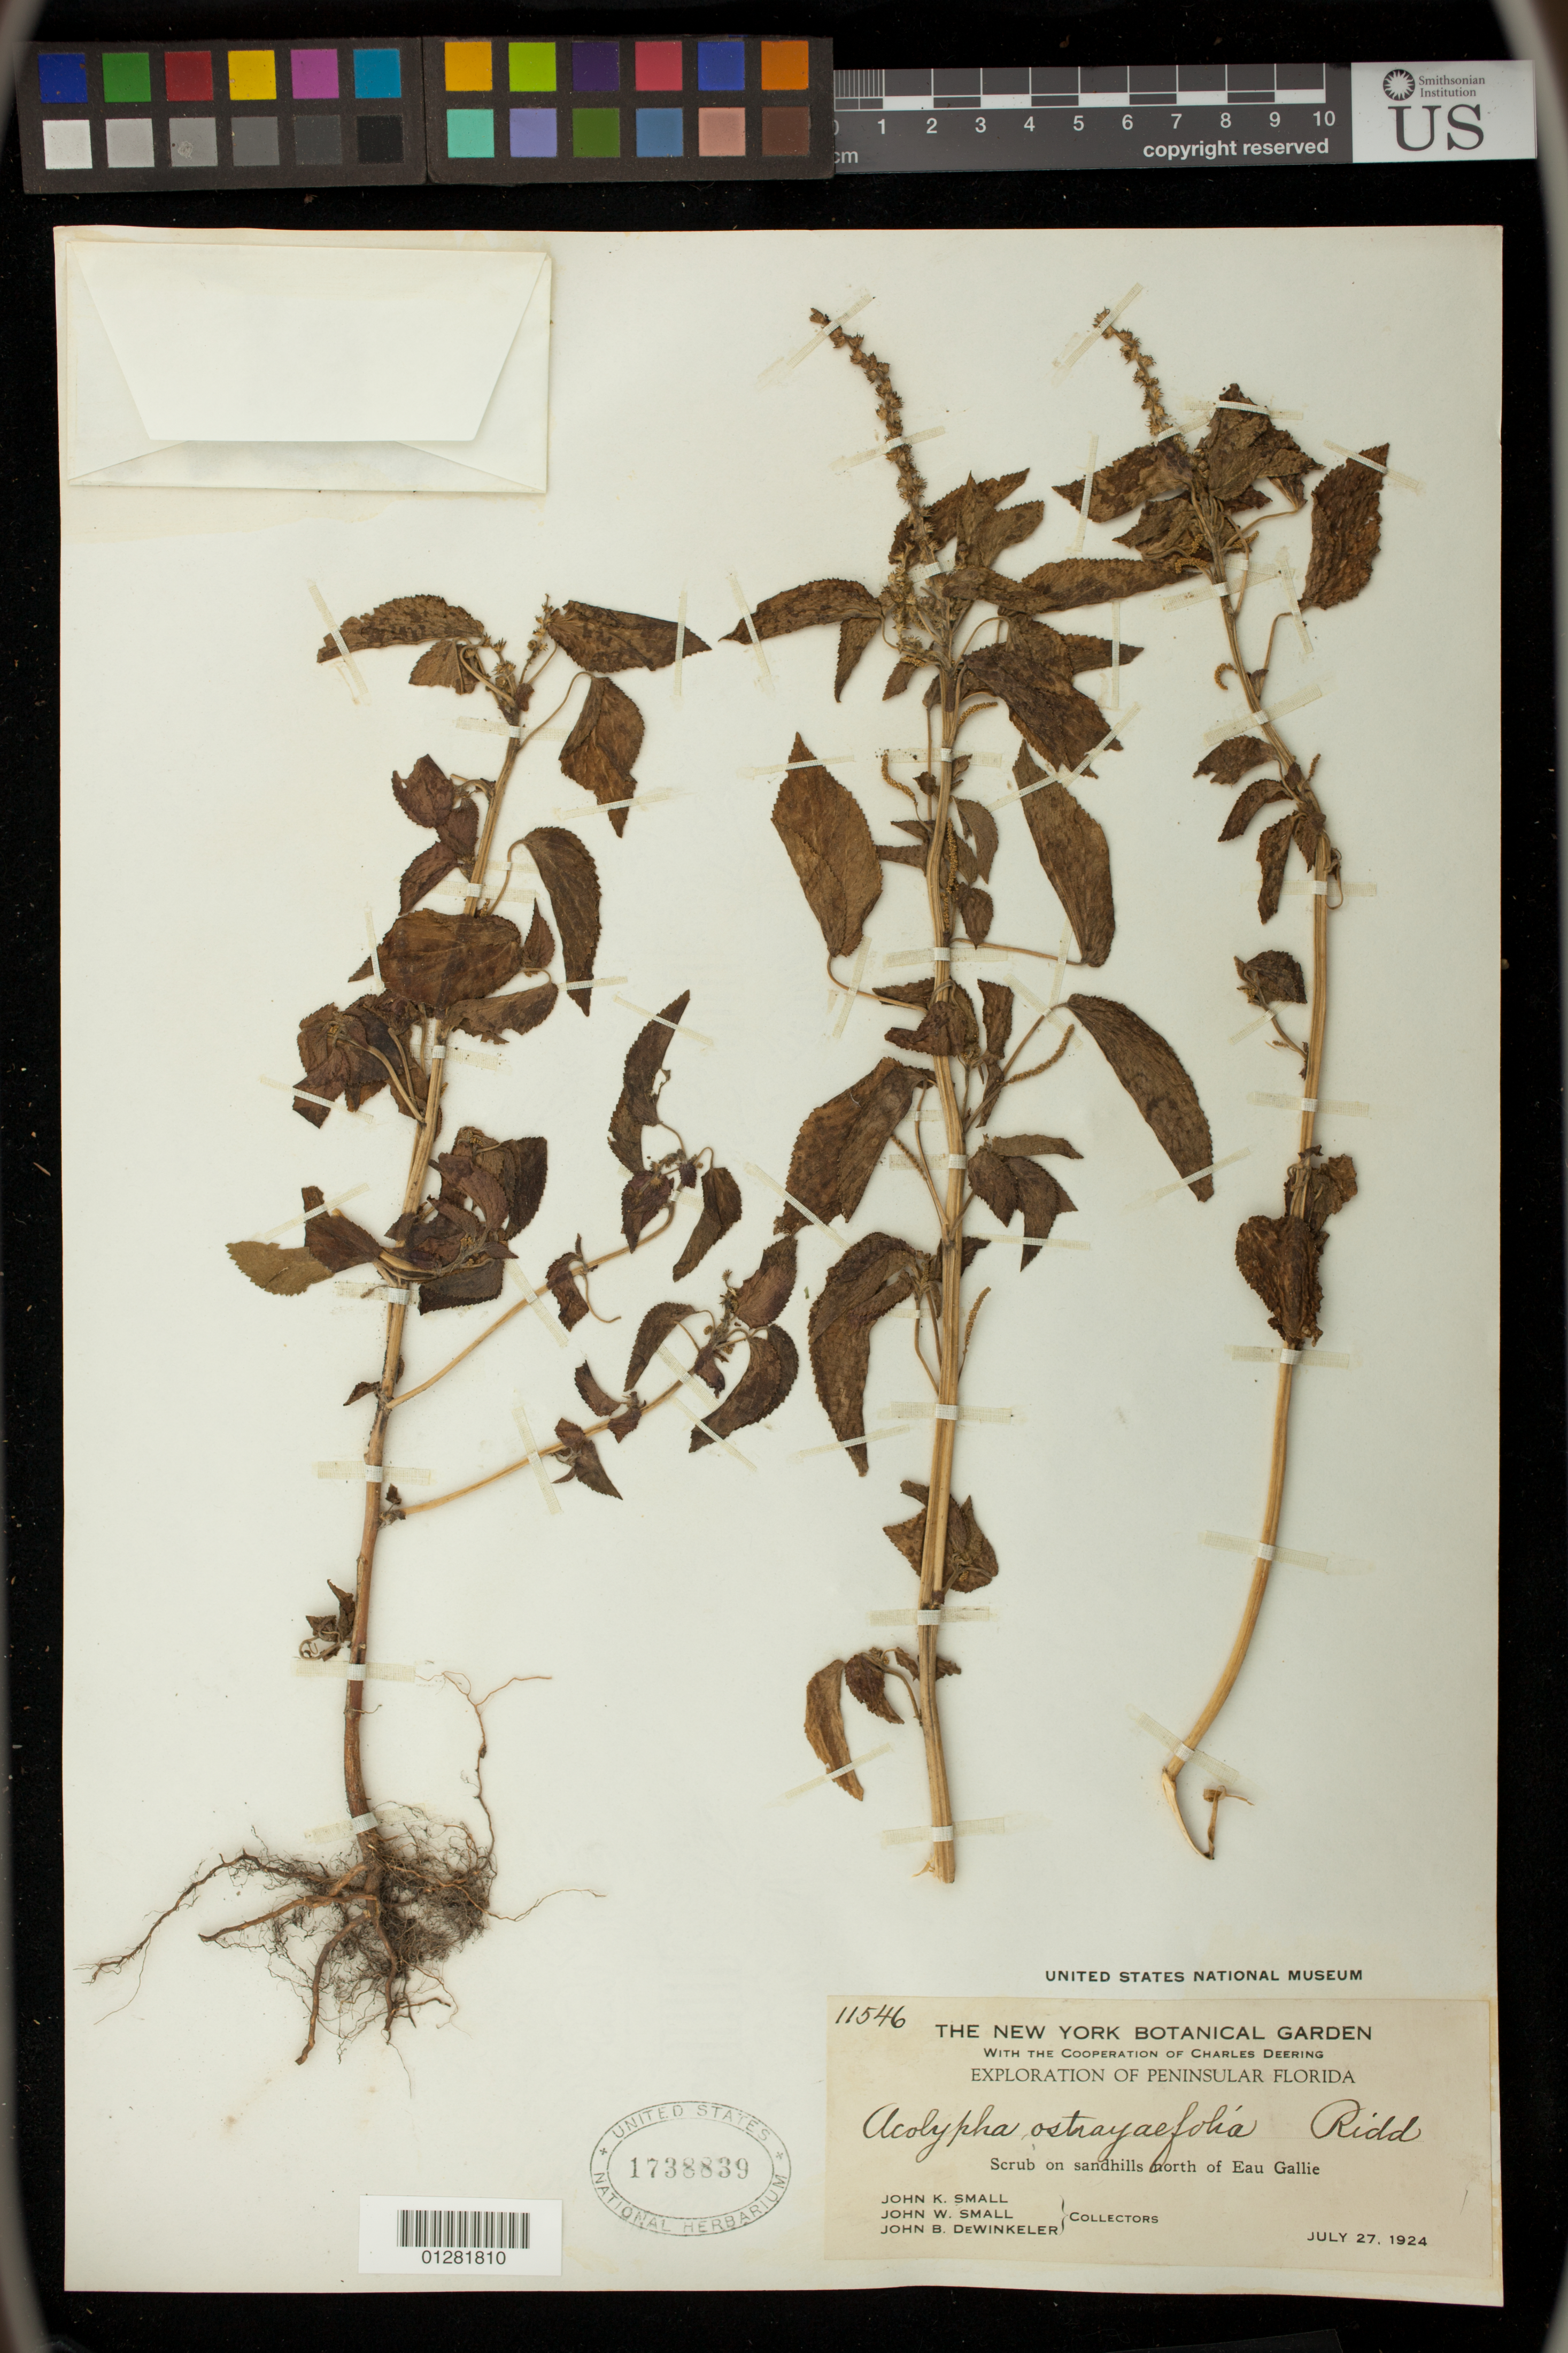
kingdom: Plantae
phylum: Tracheophyta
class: Magnoliopsida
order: Malpighiales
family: Euphorbiaceae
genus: Acalypha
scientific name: Acalypha ostryifolia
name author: Ridd.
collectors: J. K. Small, J. W. Small & J. DeWinkeler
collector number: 11546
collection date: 1924-07-27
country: United States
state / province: Florida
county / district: Brevard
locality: north of Eau Gallie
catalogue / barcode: US 1738839